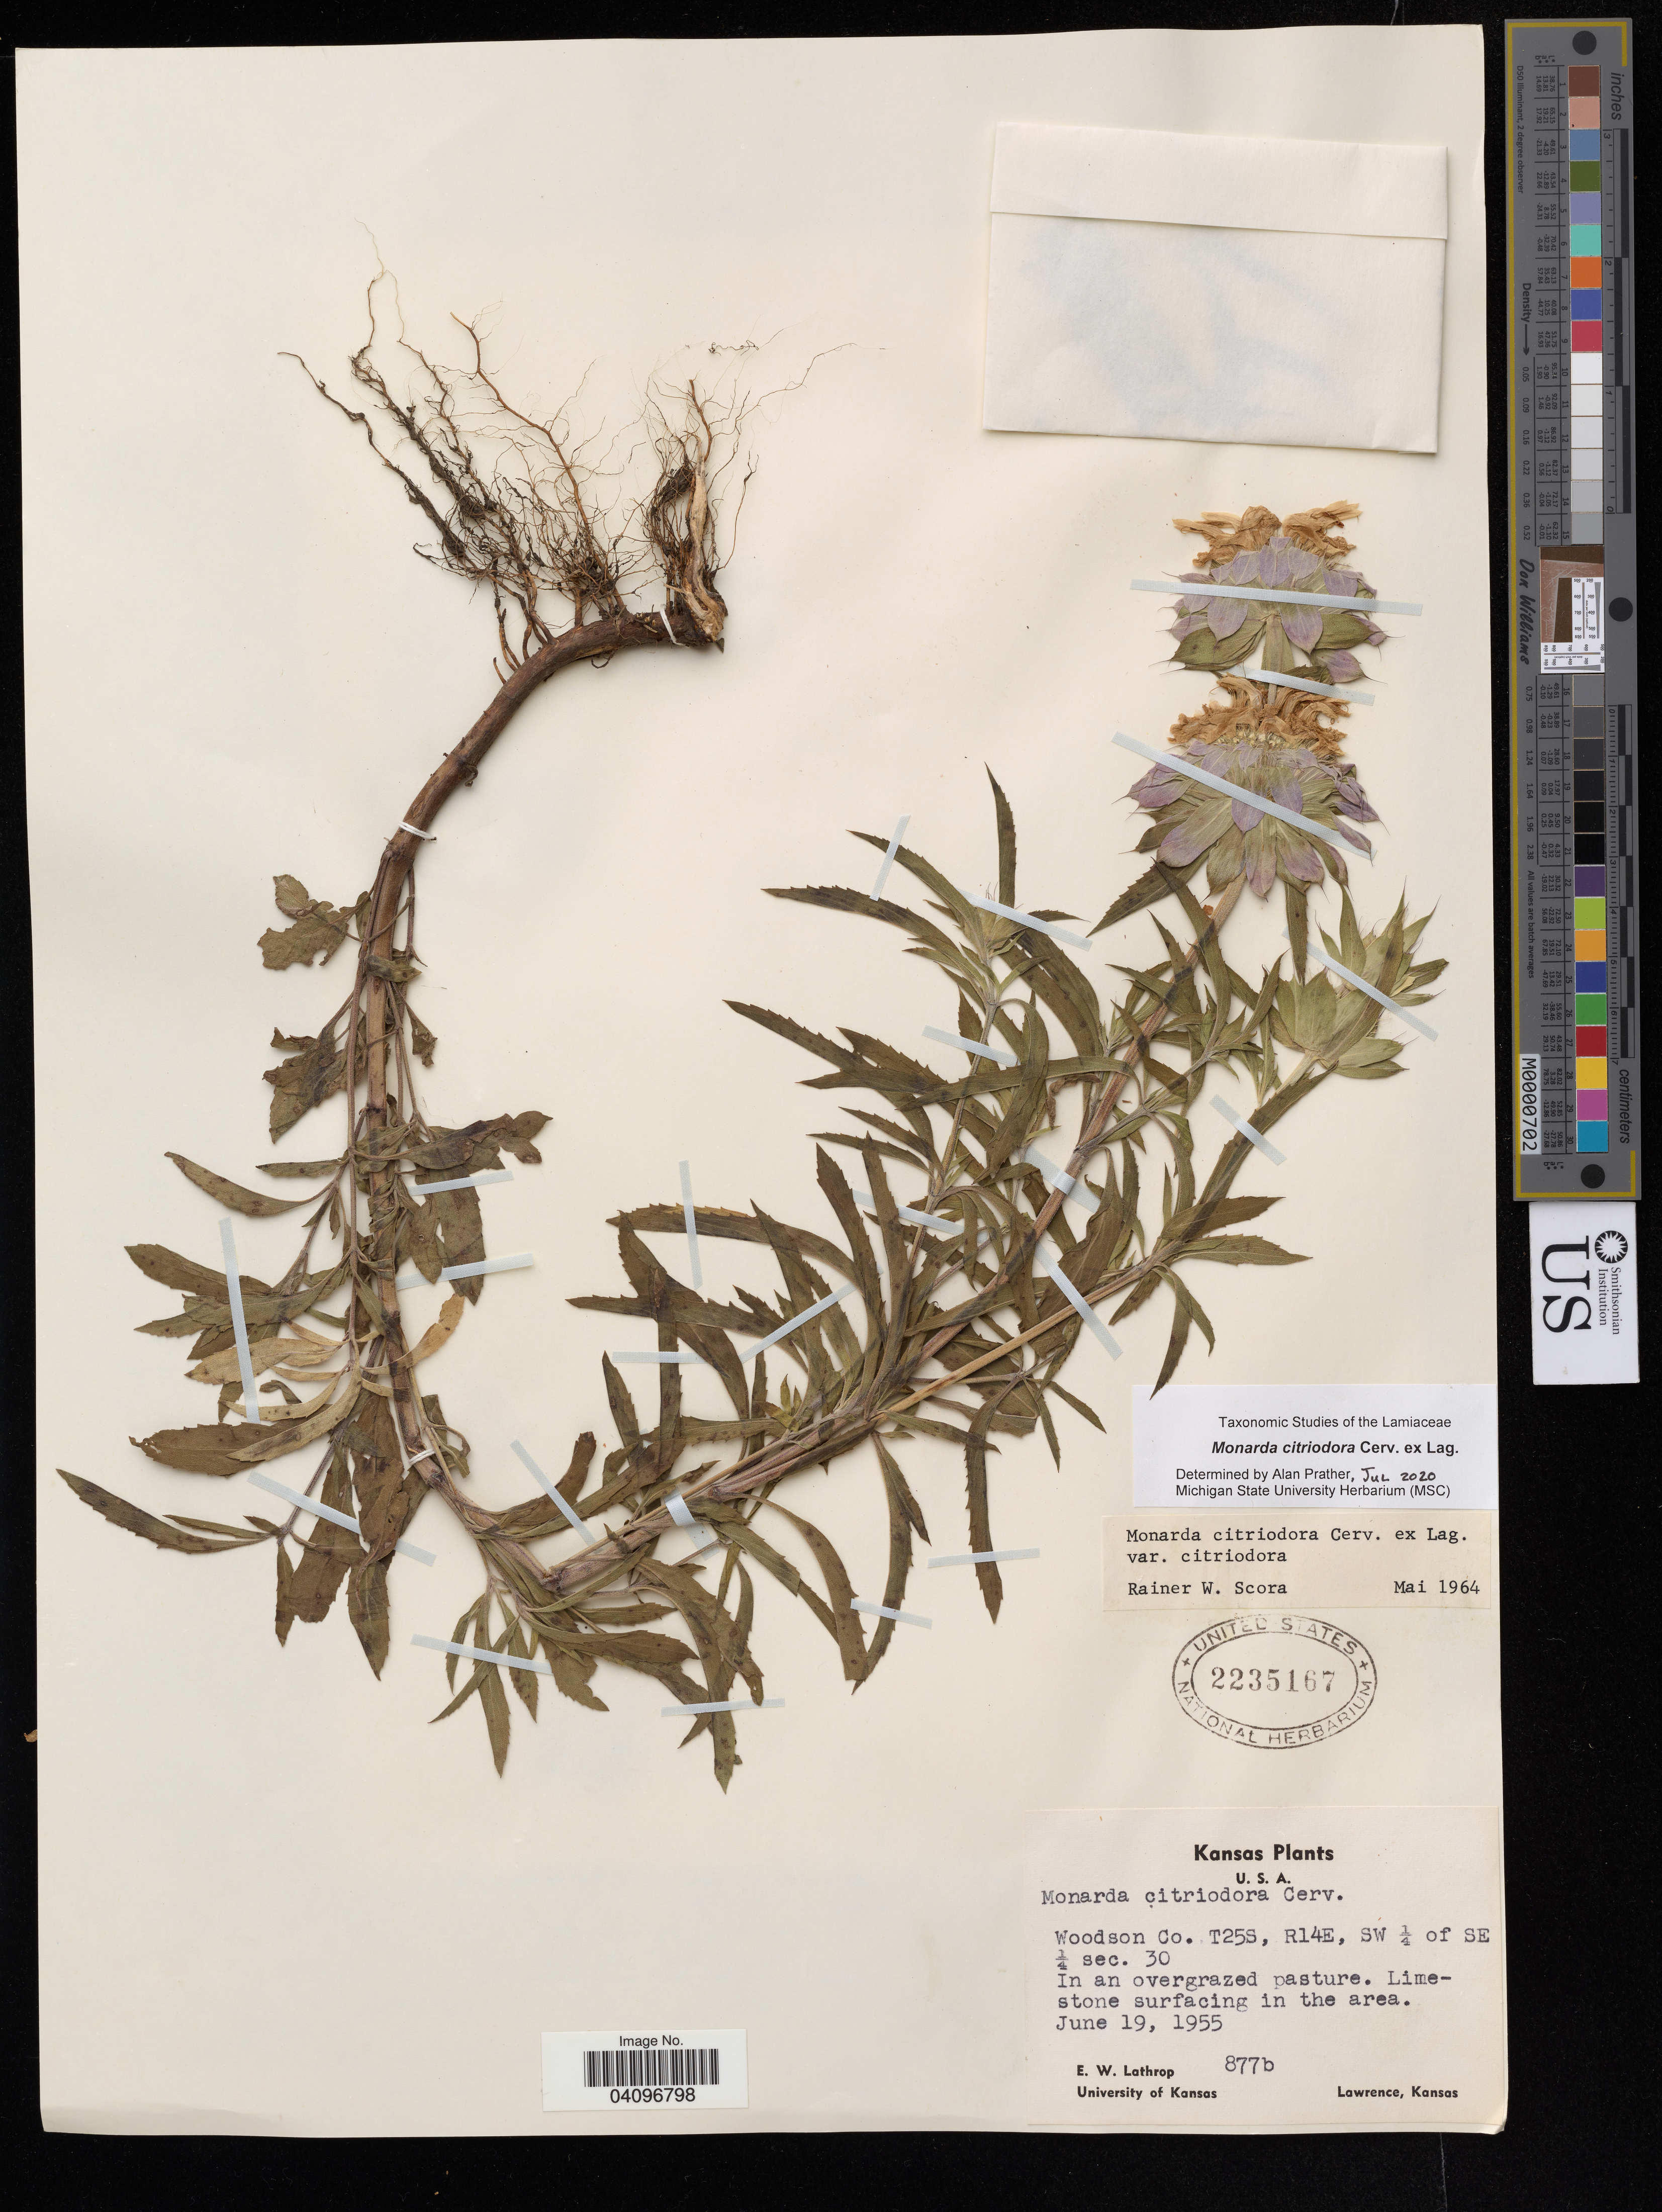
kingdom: Plantae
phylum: Tracheophyta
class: Magnoliopsida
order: Lamiales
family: Lamiaceae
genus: Monarda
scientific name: Monarda citriodora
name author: Cerv. ex Lag.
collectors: E. W. Lathrop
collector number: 877b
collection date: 1955-06-19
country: United States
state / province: Kansas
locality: Woodson Co. T25S, R14E, SW 1/4 of SE 1/4 sec. 30.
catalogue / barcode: US 2235167